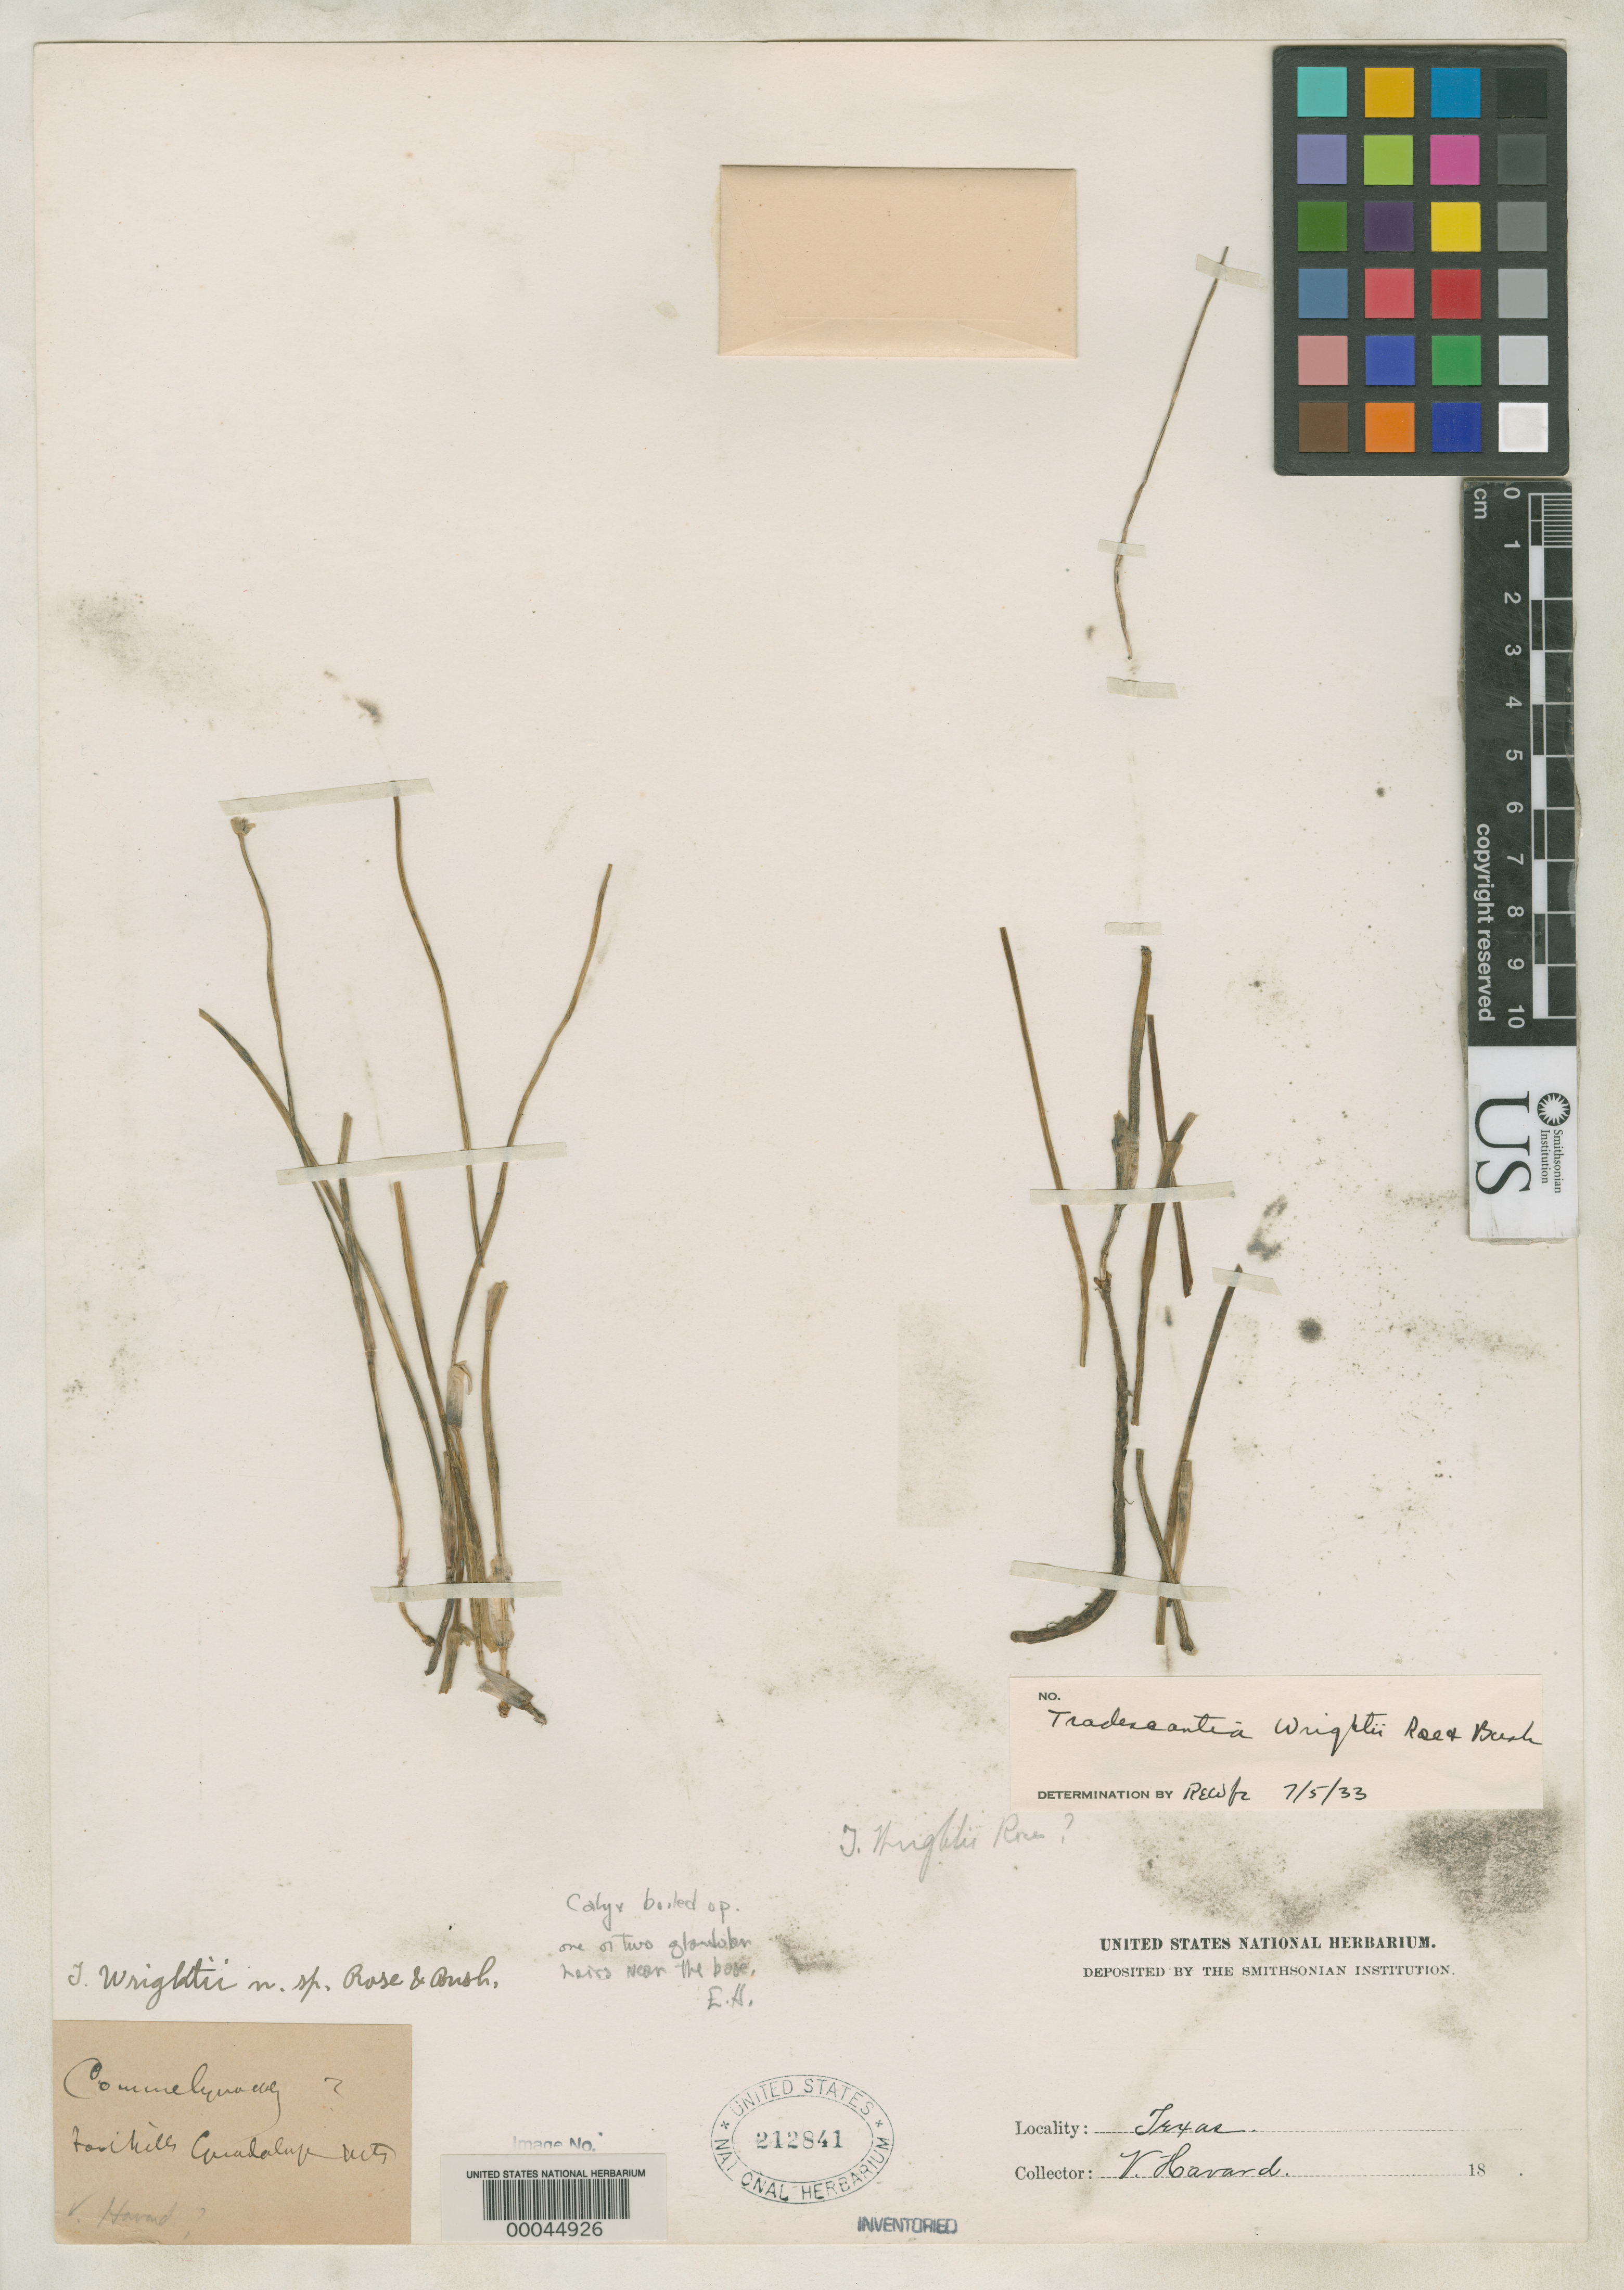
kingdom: Plantae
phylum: Tracheophyta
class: Liliopsida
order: Commelinales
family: Commelinaceae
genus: Tradescantia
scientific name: Tradescantia wrightii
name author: Rose & Bush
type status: Syntype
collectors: V. Havard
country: United States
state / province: Texas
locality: Foothills of the Guadelupe Mts.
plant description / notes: This sheet lacks a collection number and date, but the protologue mentions this abscence explicitly. The locality matches that mentioned in the protologue.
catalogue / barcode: US 212841